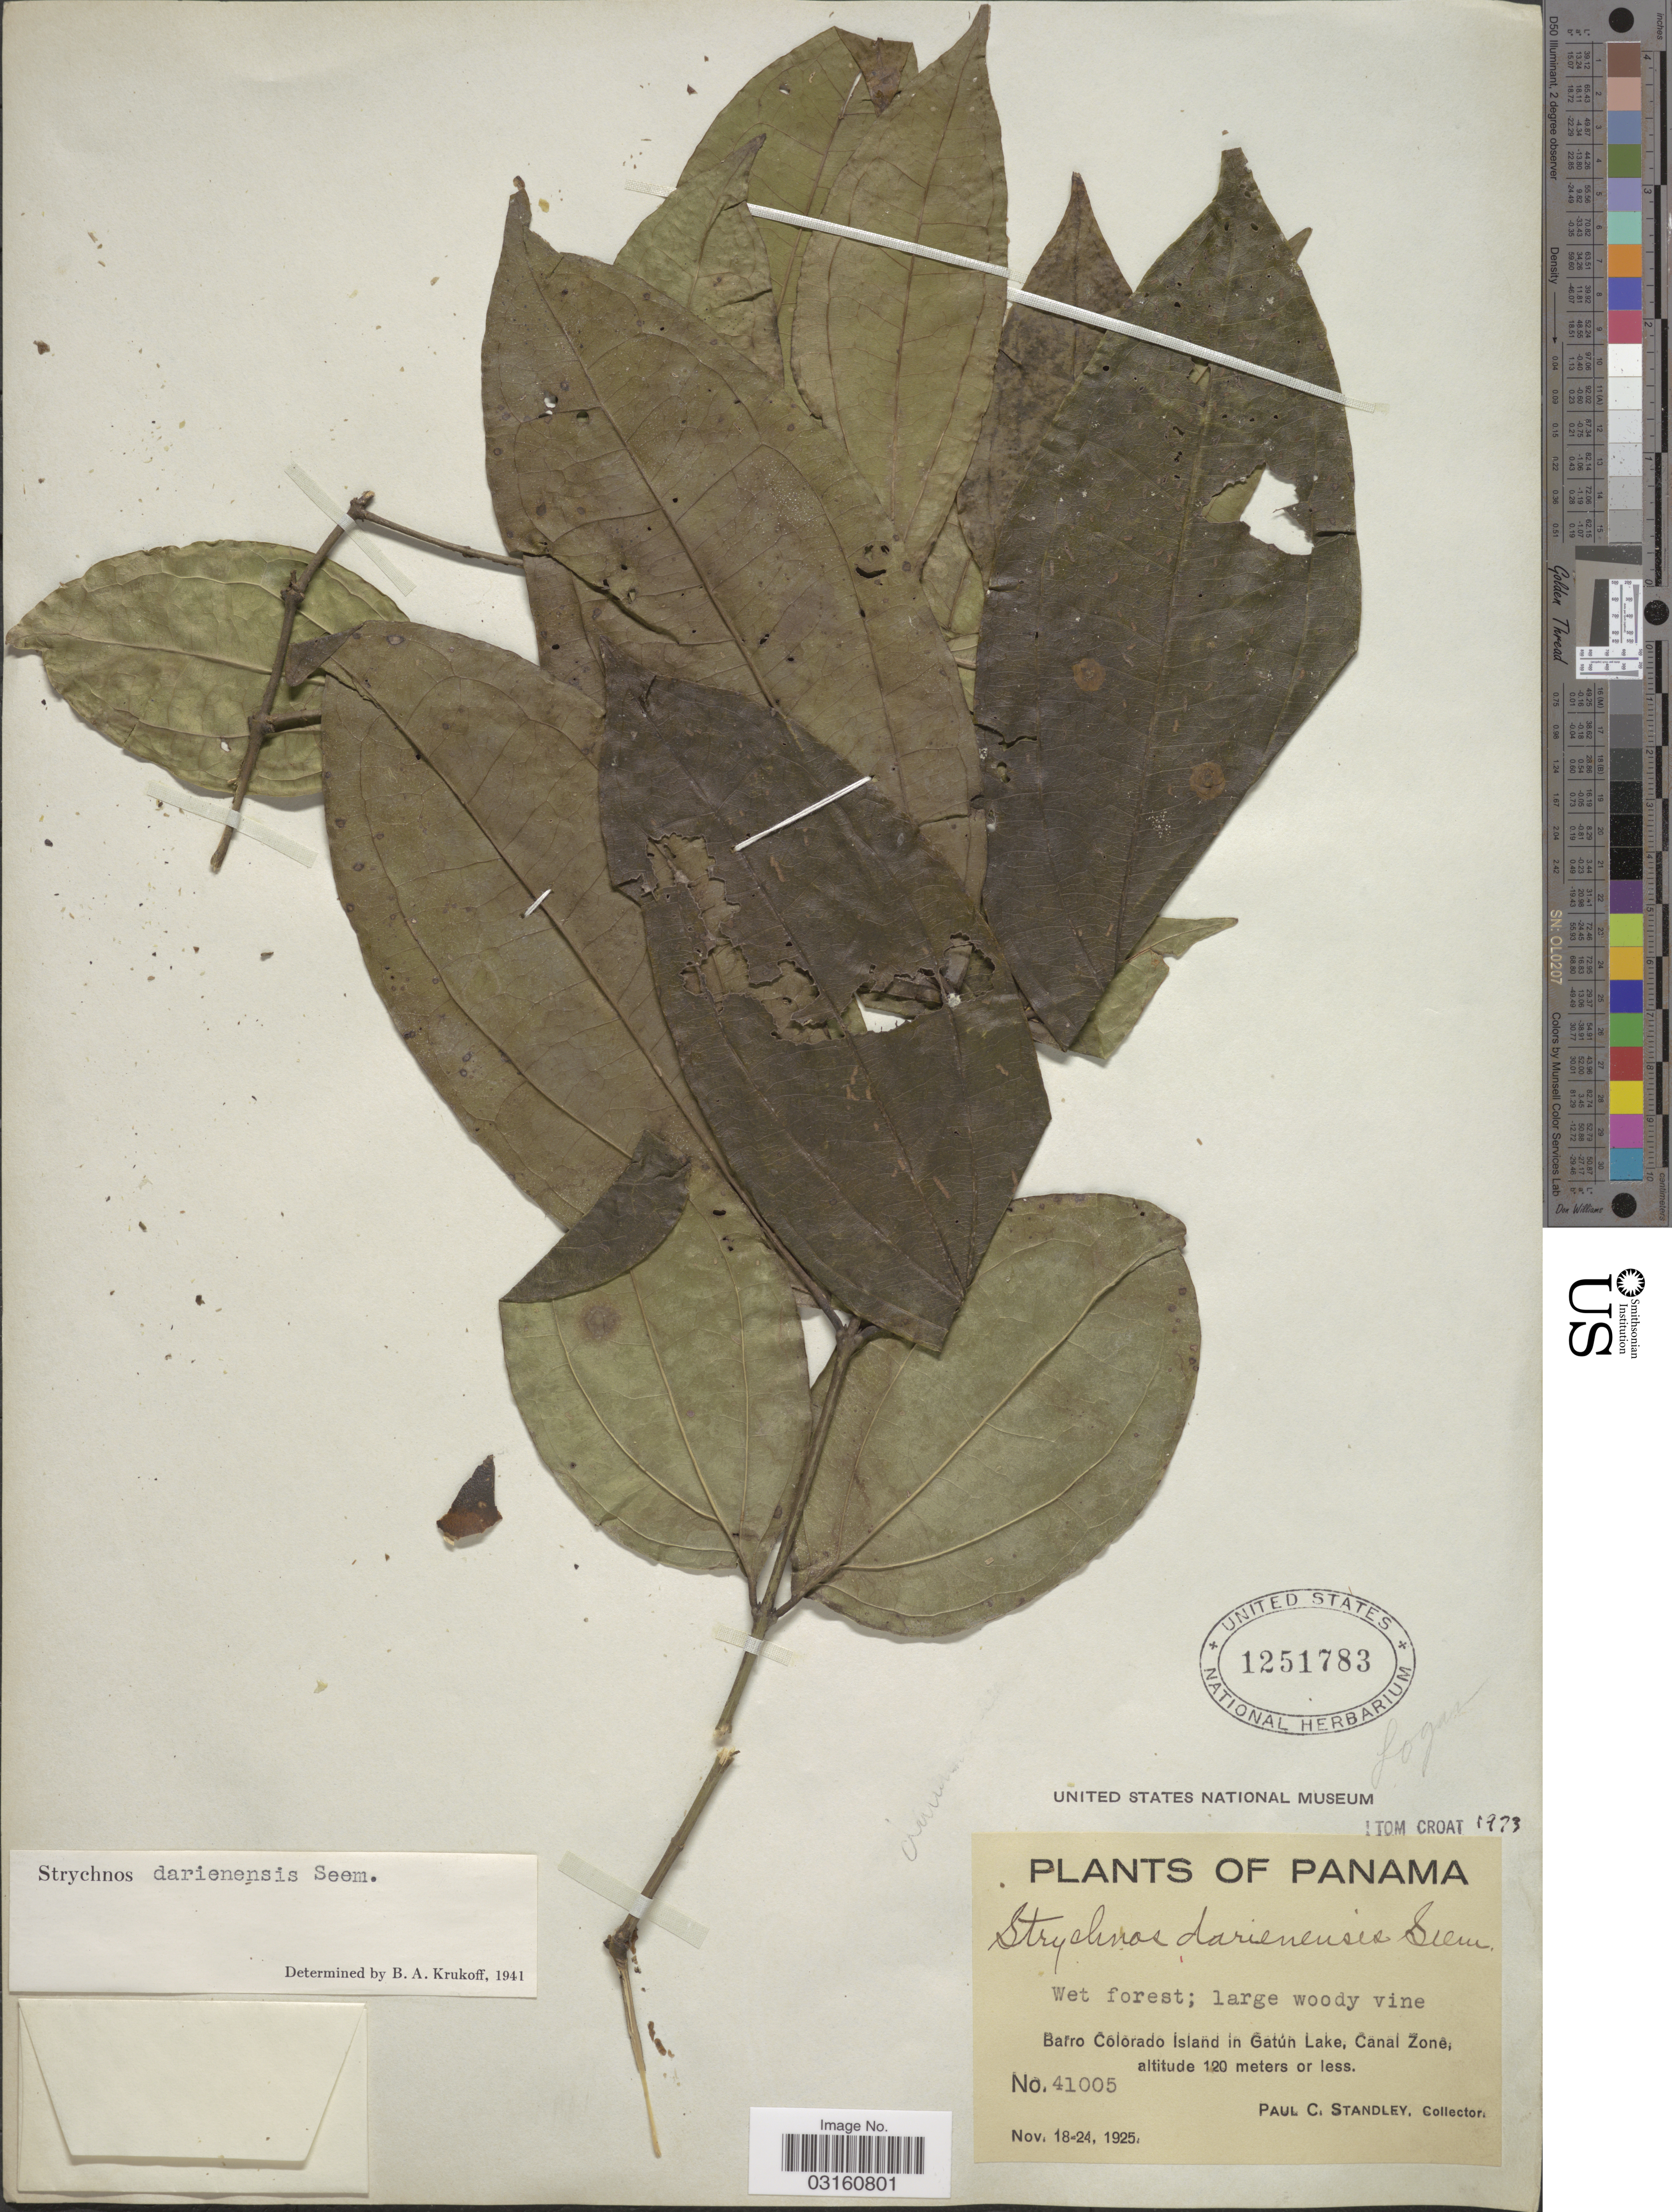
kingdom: Plantae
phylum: Tracheophyta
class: Magnoliopsida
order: Gentianales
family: Loganiaceae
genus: Strychnos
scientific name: Strychnos darienensis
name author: Seem.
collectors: P. C. Standley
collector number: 41005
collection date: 1925-11-18/1925-11-24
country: Panama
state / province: Panamá Oeste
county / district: Canal Zone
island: Barro Colorado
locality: Barro Colorado Island in Gatún Lake, Canal Zone.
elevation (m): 120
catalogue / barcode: US 1251783